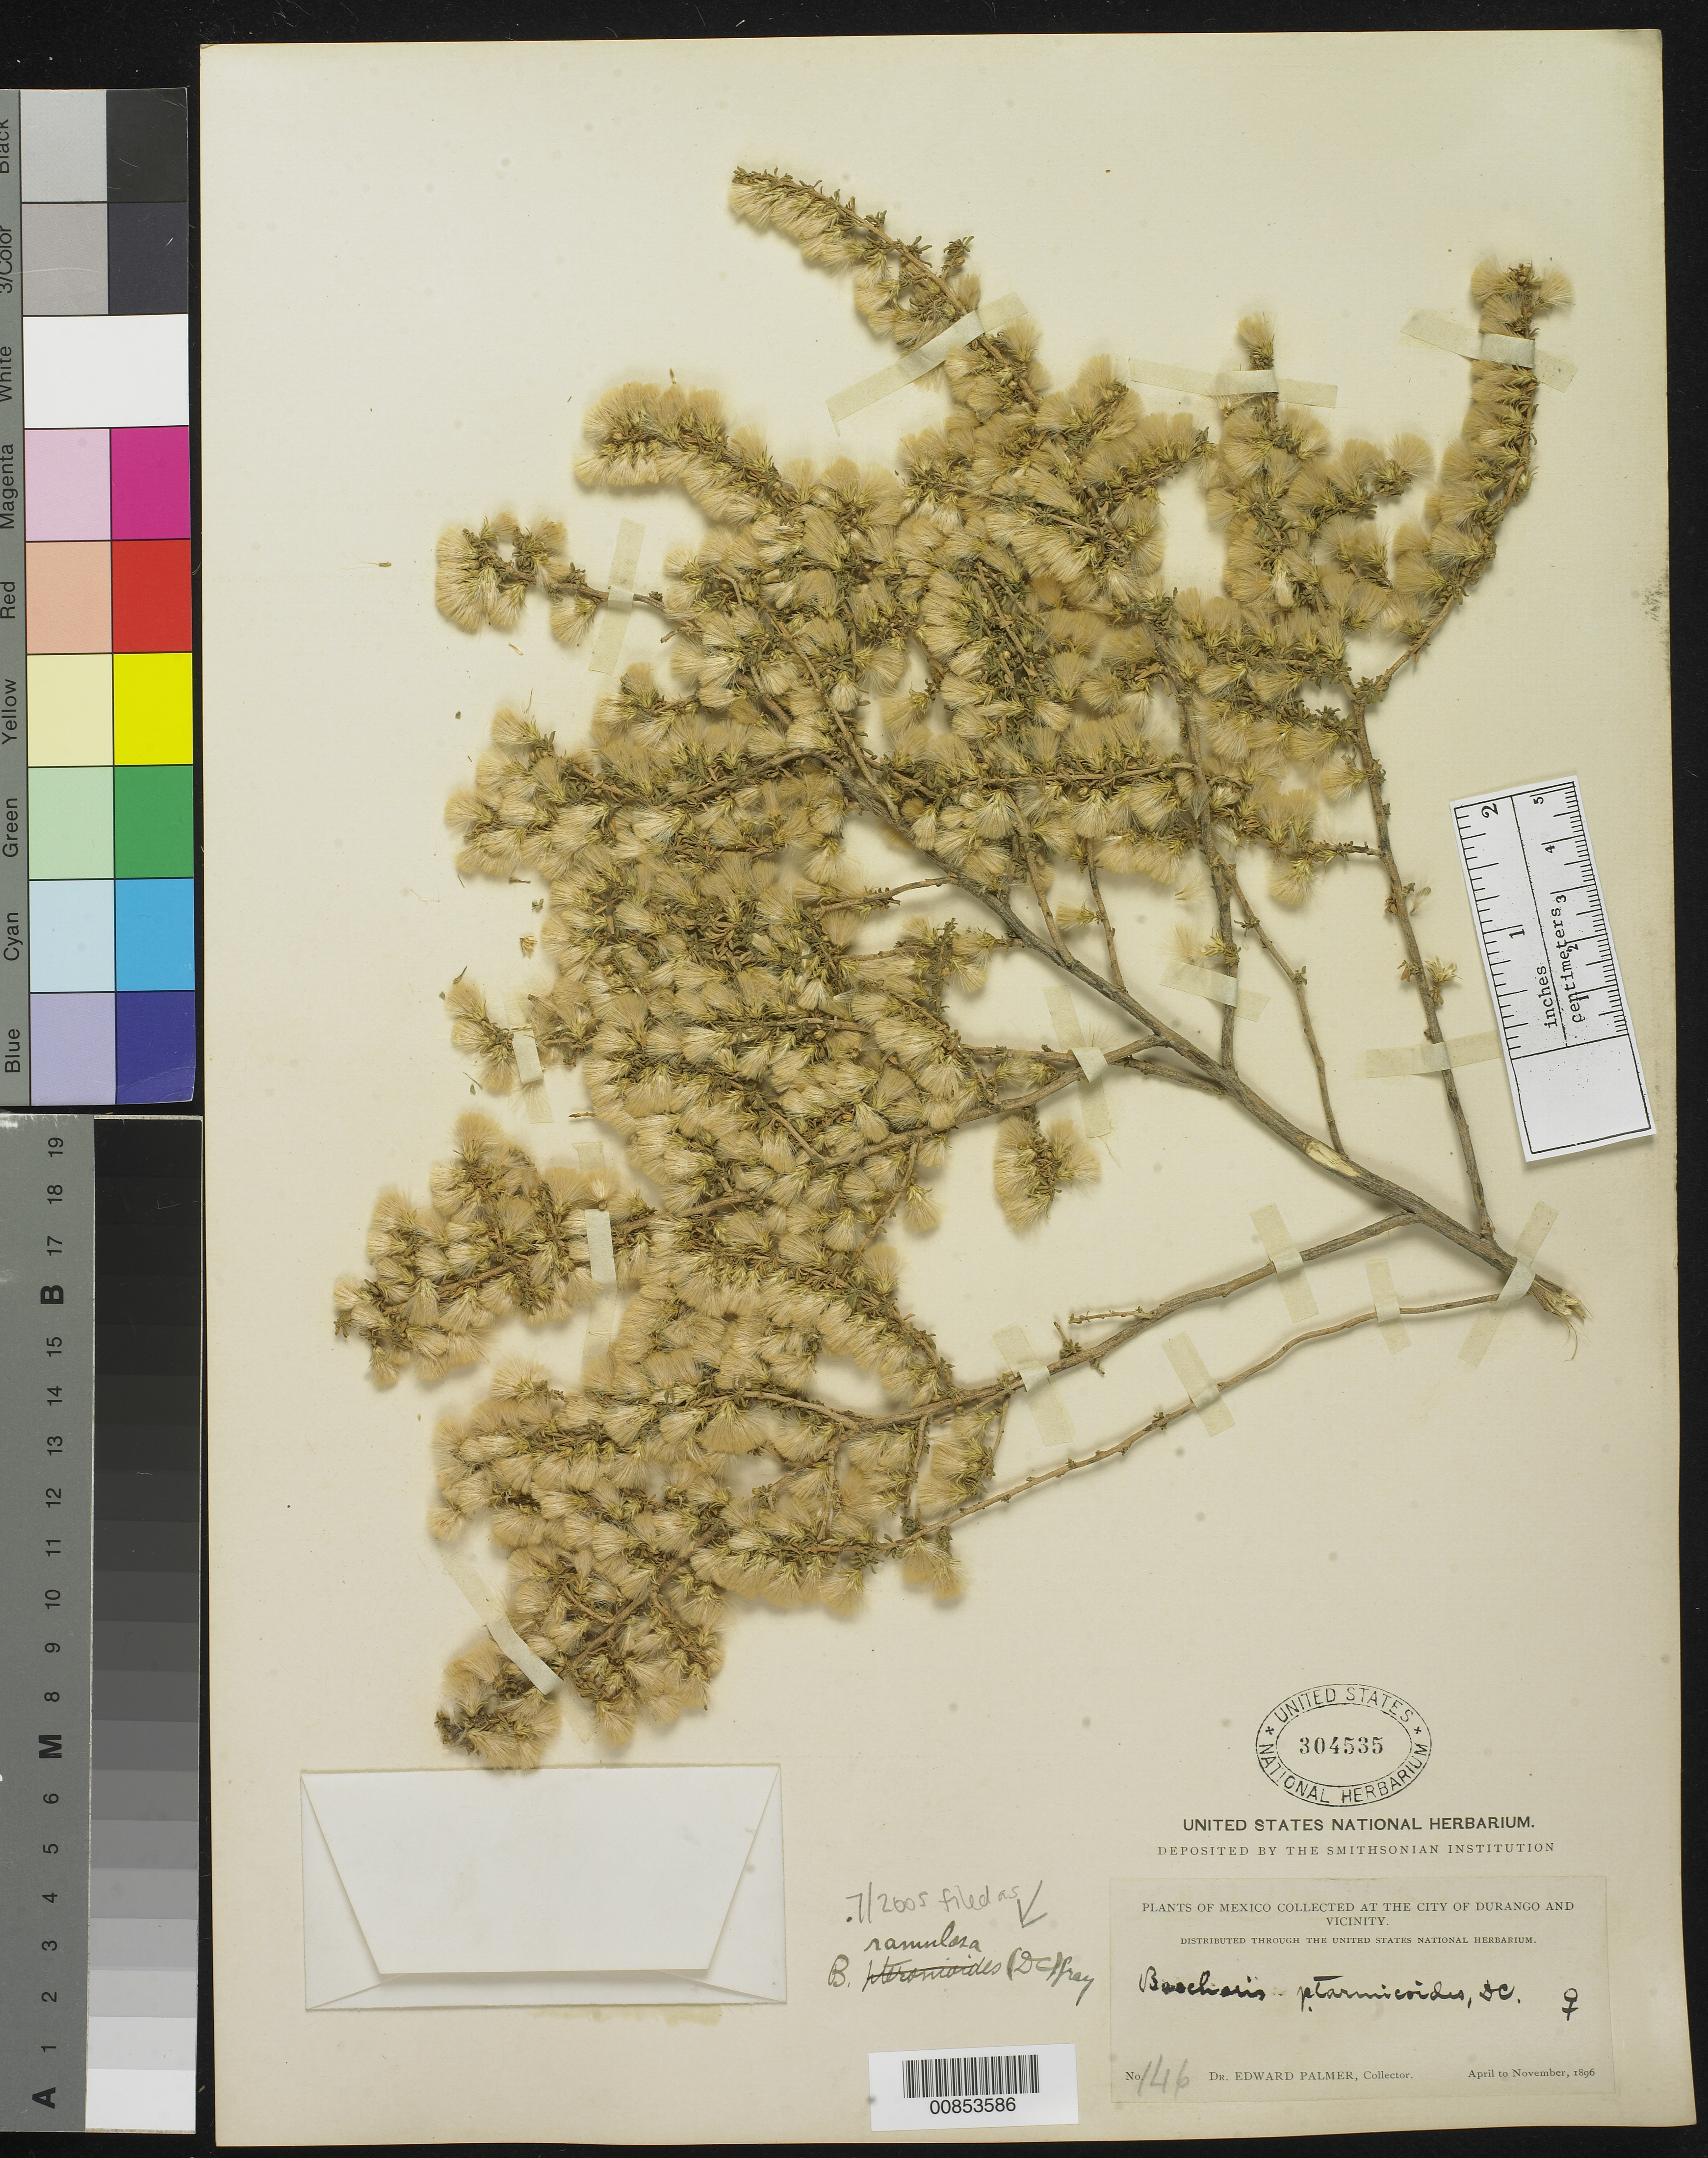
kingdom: Plantae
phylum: Tracheophyta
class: Magnoliopsida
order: Asterales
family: Asteraceae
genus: Baccharis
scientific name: Baccharis pteronioides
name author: DC.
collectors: E. Palmer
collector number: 146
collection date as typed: Apr 1896 to -- Nov 1896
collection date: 1896-04/1896-11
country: Mexico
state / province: Durango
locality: City of Durango and vicinity.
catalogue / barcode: US 304535